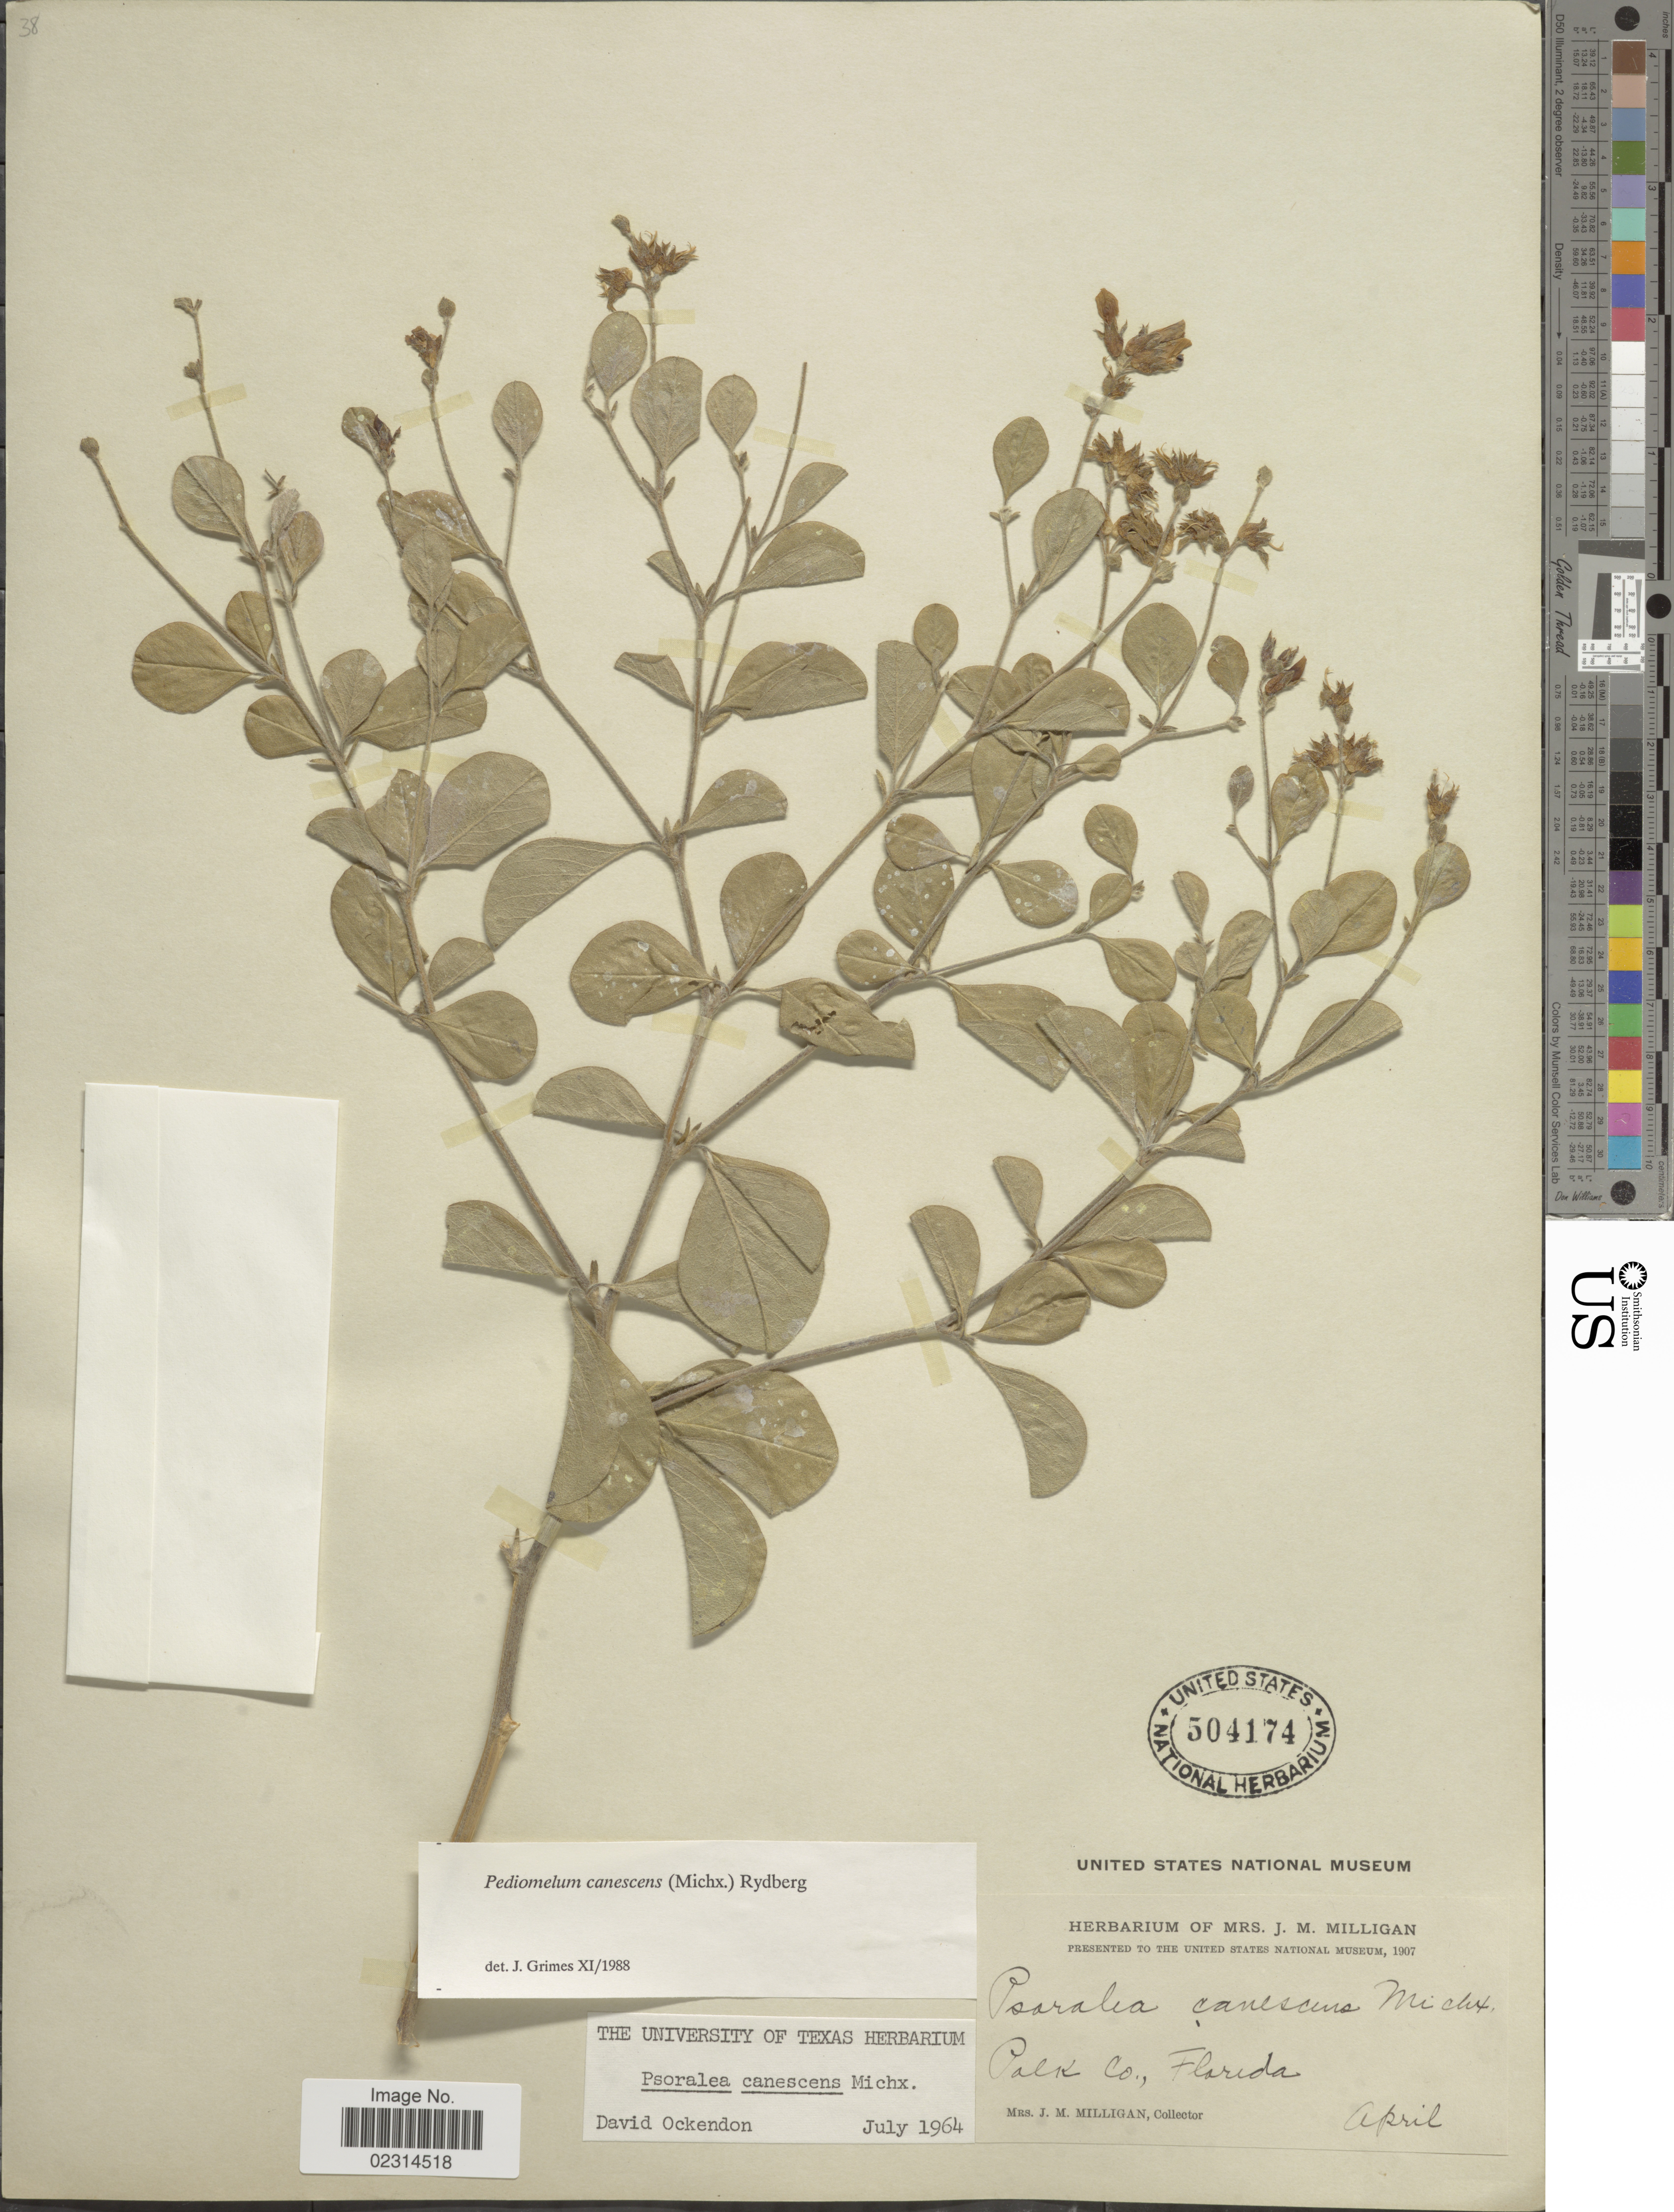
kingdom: Plantae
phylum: Tracheophyta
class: Magnoliopsida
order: Fabales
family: Fabaceae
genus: Pediomelum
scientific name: Pediomelum canescens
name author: (Michx.) Rydb.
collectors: J. Milligan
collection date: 1907-04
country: United States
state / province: Florida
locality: Palk Co.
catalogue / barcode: US 504174